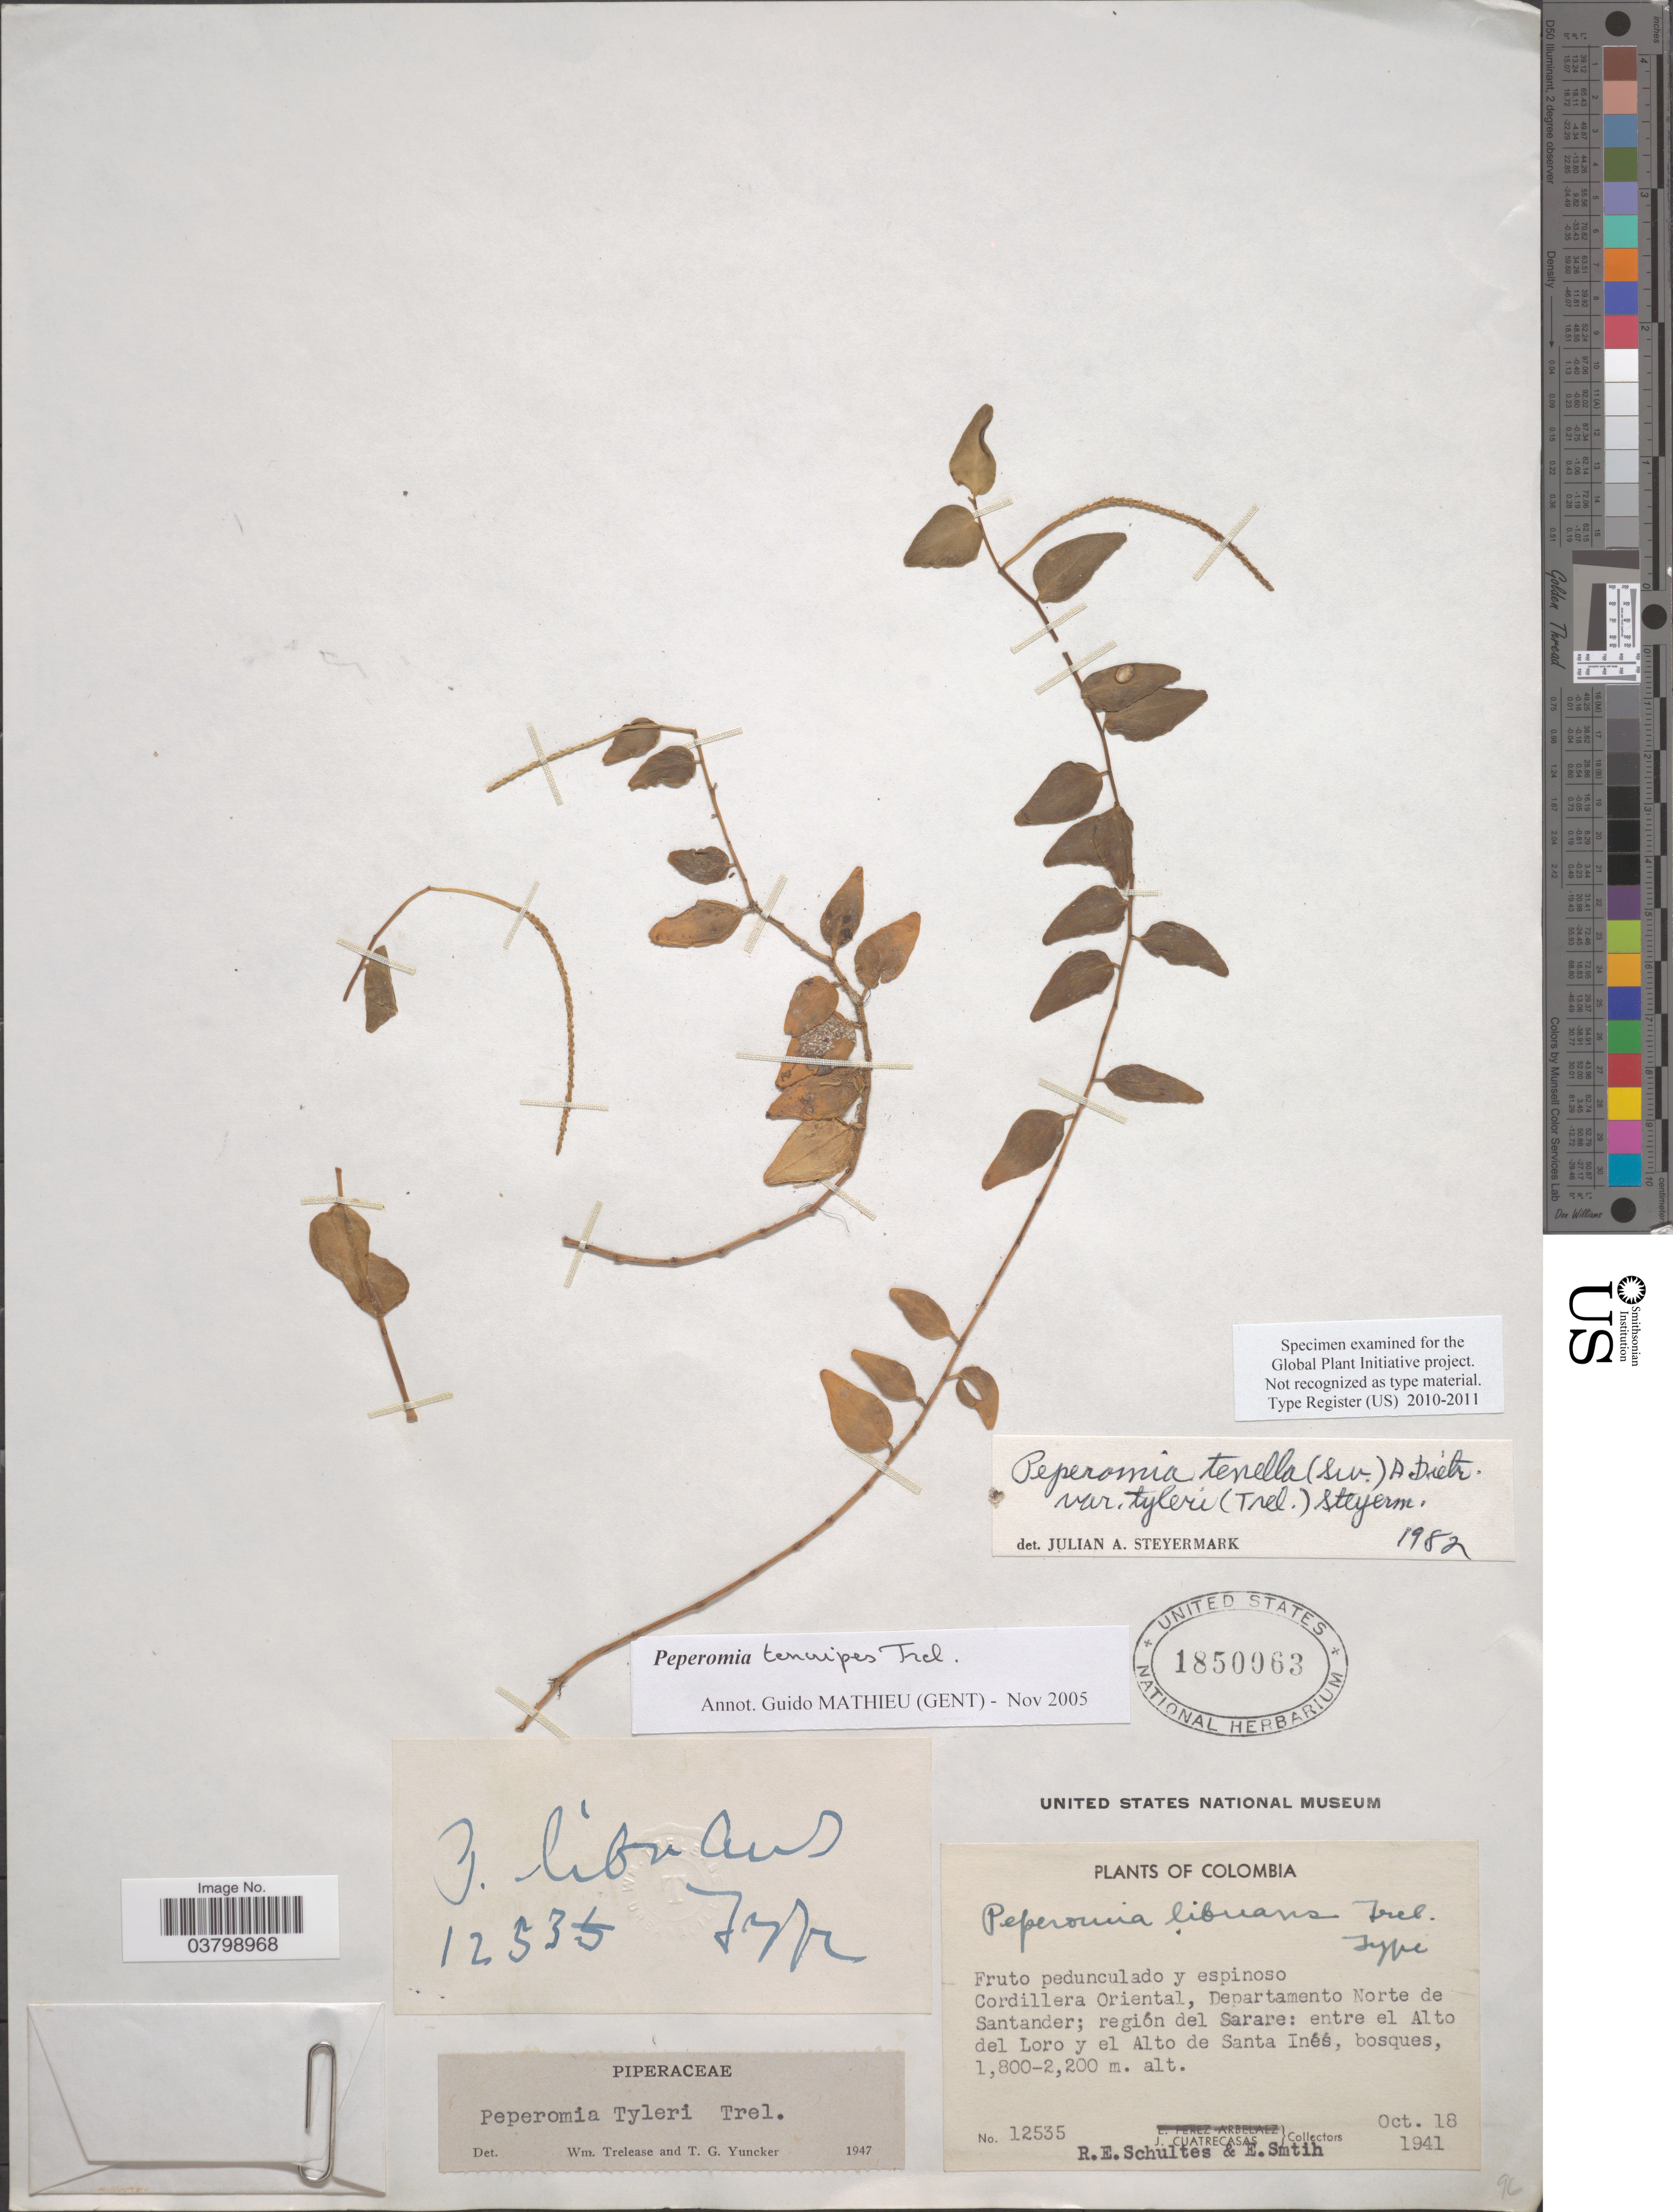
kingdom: Plantae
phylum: Tracheophyta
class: Magnoliopsida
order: Piperales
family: Piperaceae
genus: Peperomia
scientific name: Peperomia tyleri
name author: Trel.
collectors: J. Cuatrecasas, R. E. Schultes & E. Smith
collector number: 12535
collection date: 1941-10-18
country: Colombia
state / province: Norte de Santander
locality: Cordillera Oriental, Departamento Norte de Santander; región del Sarare: entre el Alto del Loro y el Alto de Santa Inés.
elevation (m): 1800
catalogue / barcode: US 1850063